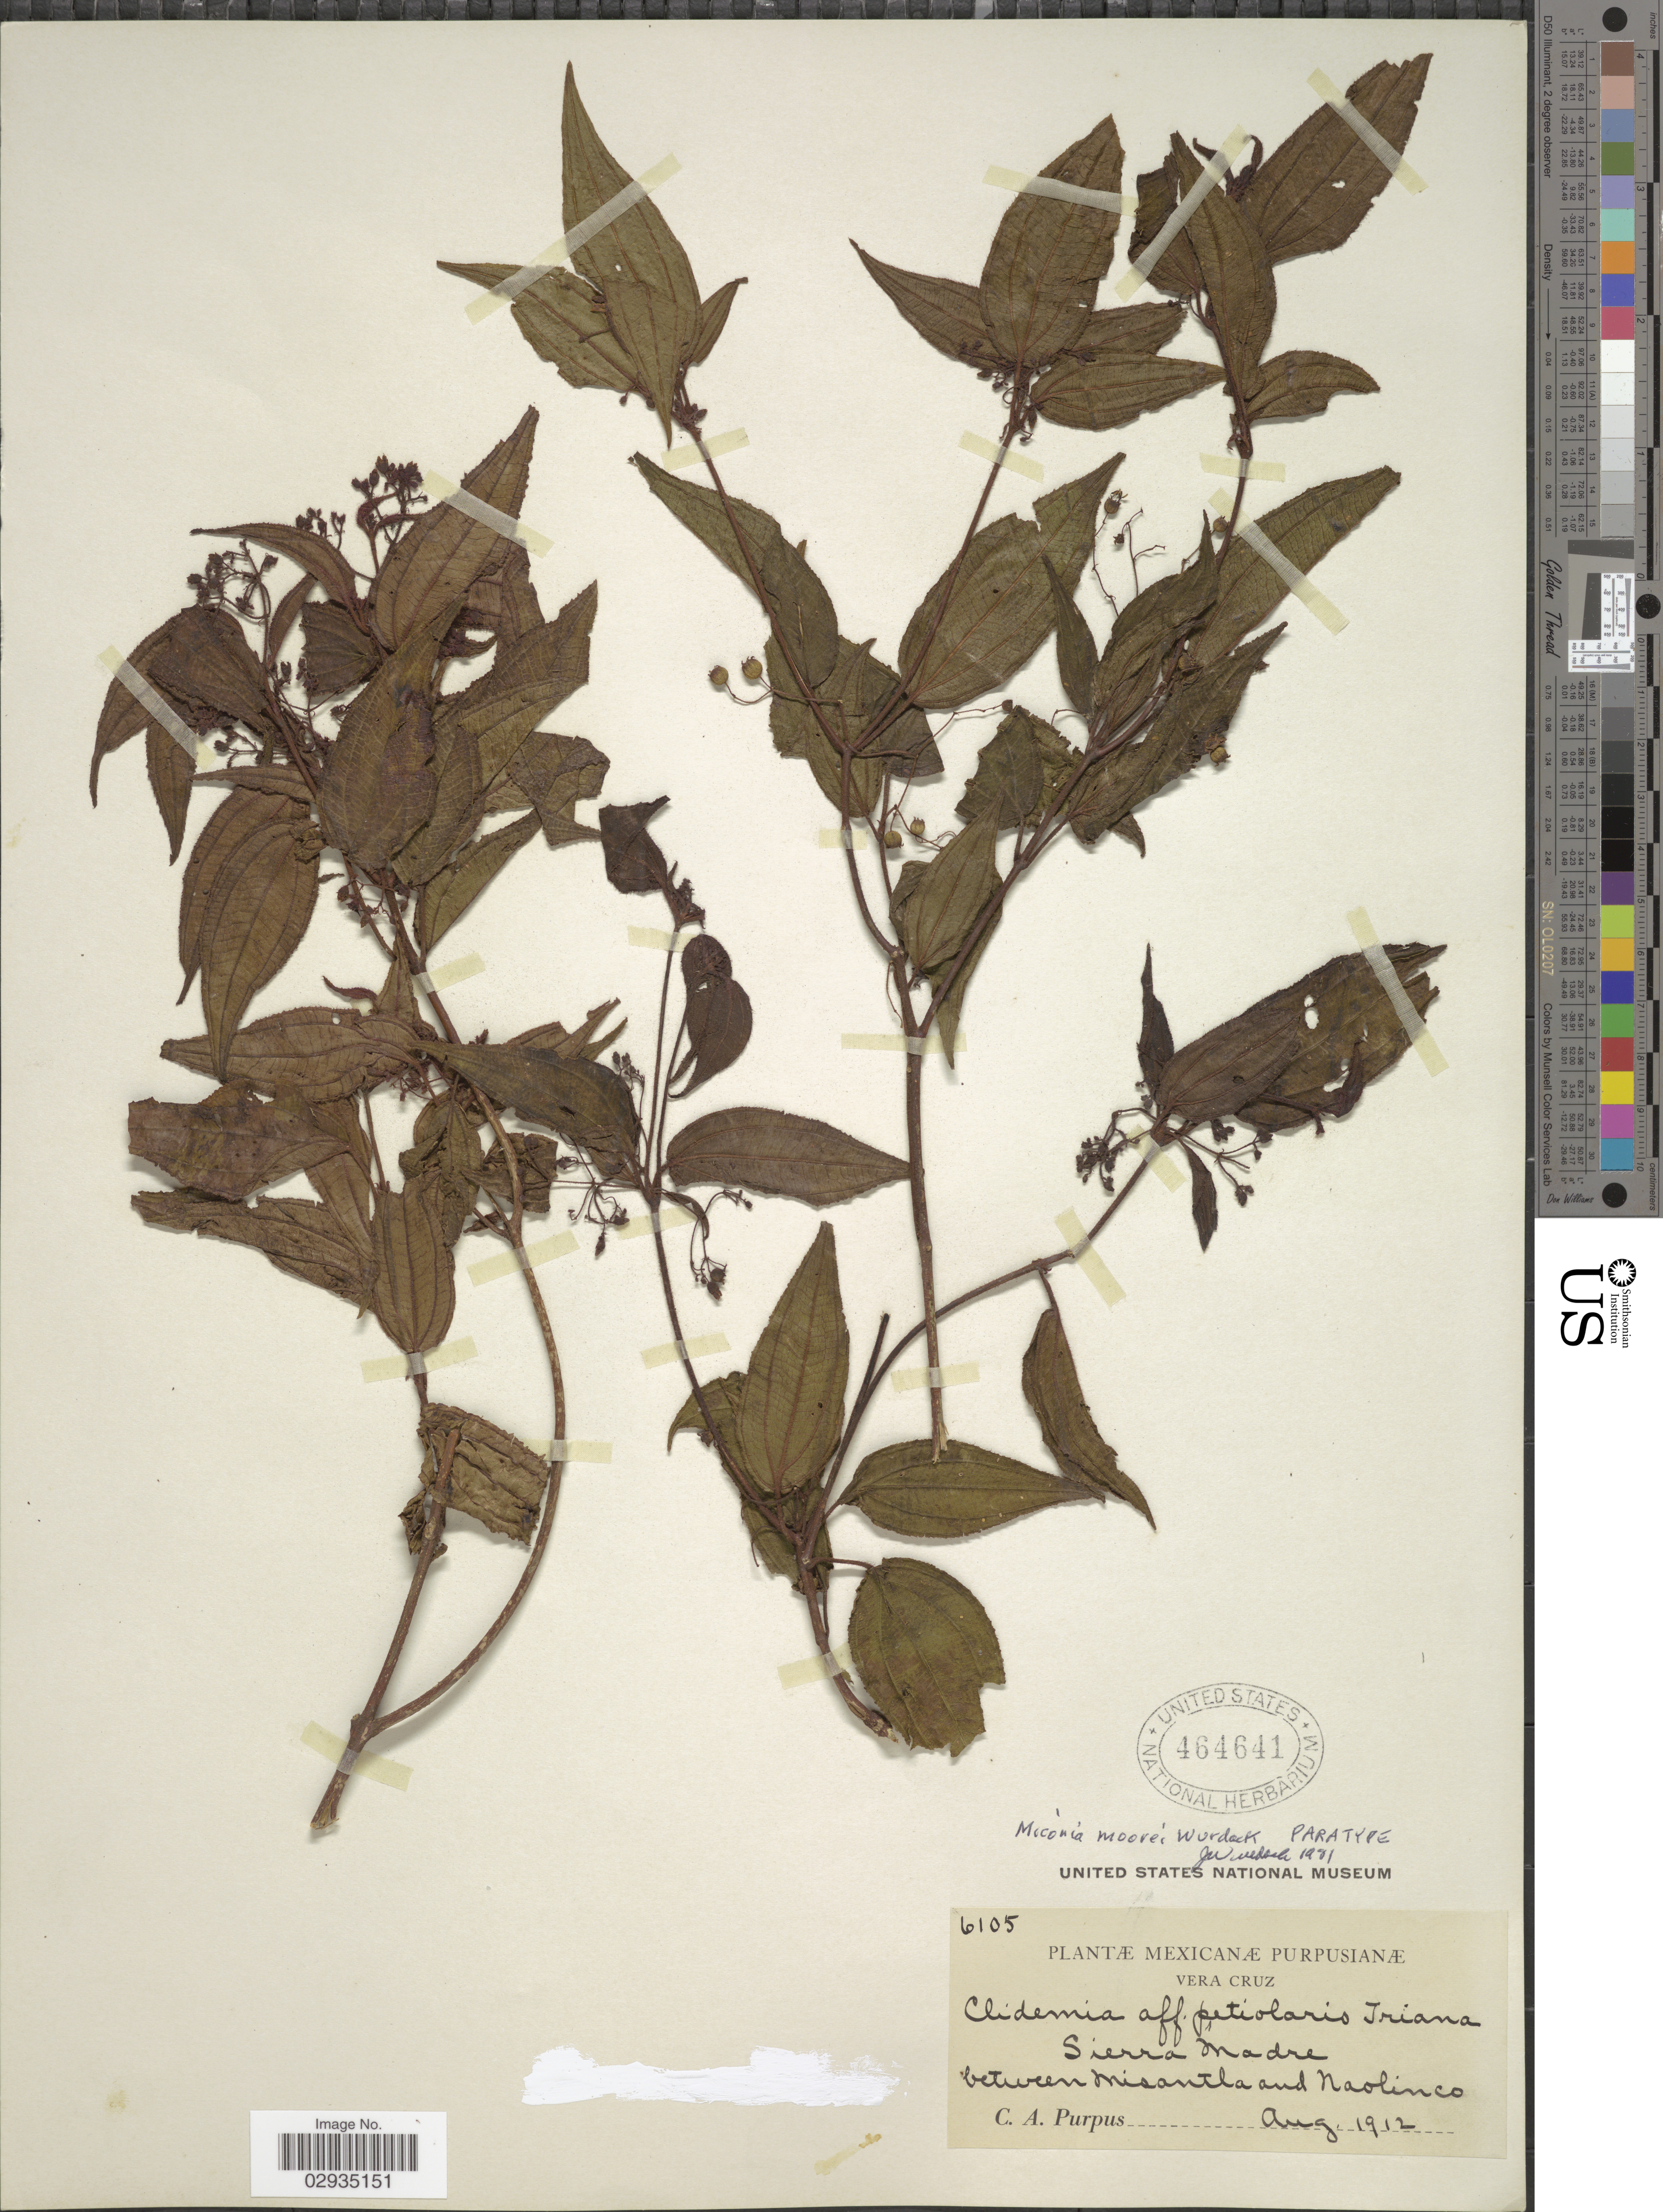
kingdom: Plantae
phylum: Tracheophyta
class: Magnoliopsida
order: Myrtales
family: Melastomataceae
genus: Miconia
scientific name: Miconia moorei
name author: Wurdack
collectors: C. A. Purpus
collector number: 6105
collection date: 1912-08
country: Mexico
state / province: Veracruz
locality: Mexicaæ Purpusianæ. Vera Cruz. Sierra Madre between Misantla and Naolinco.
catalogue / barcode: US 464641